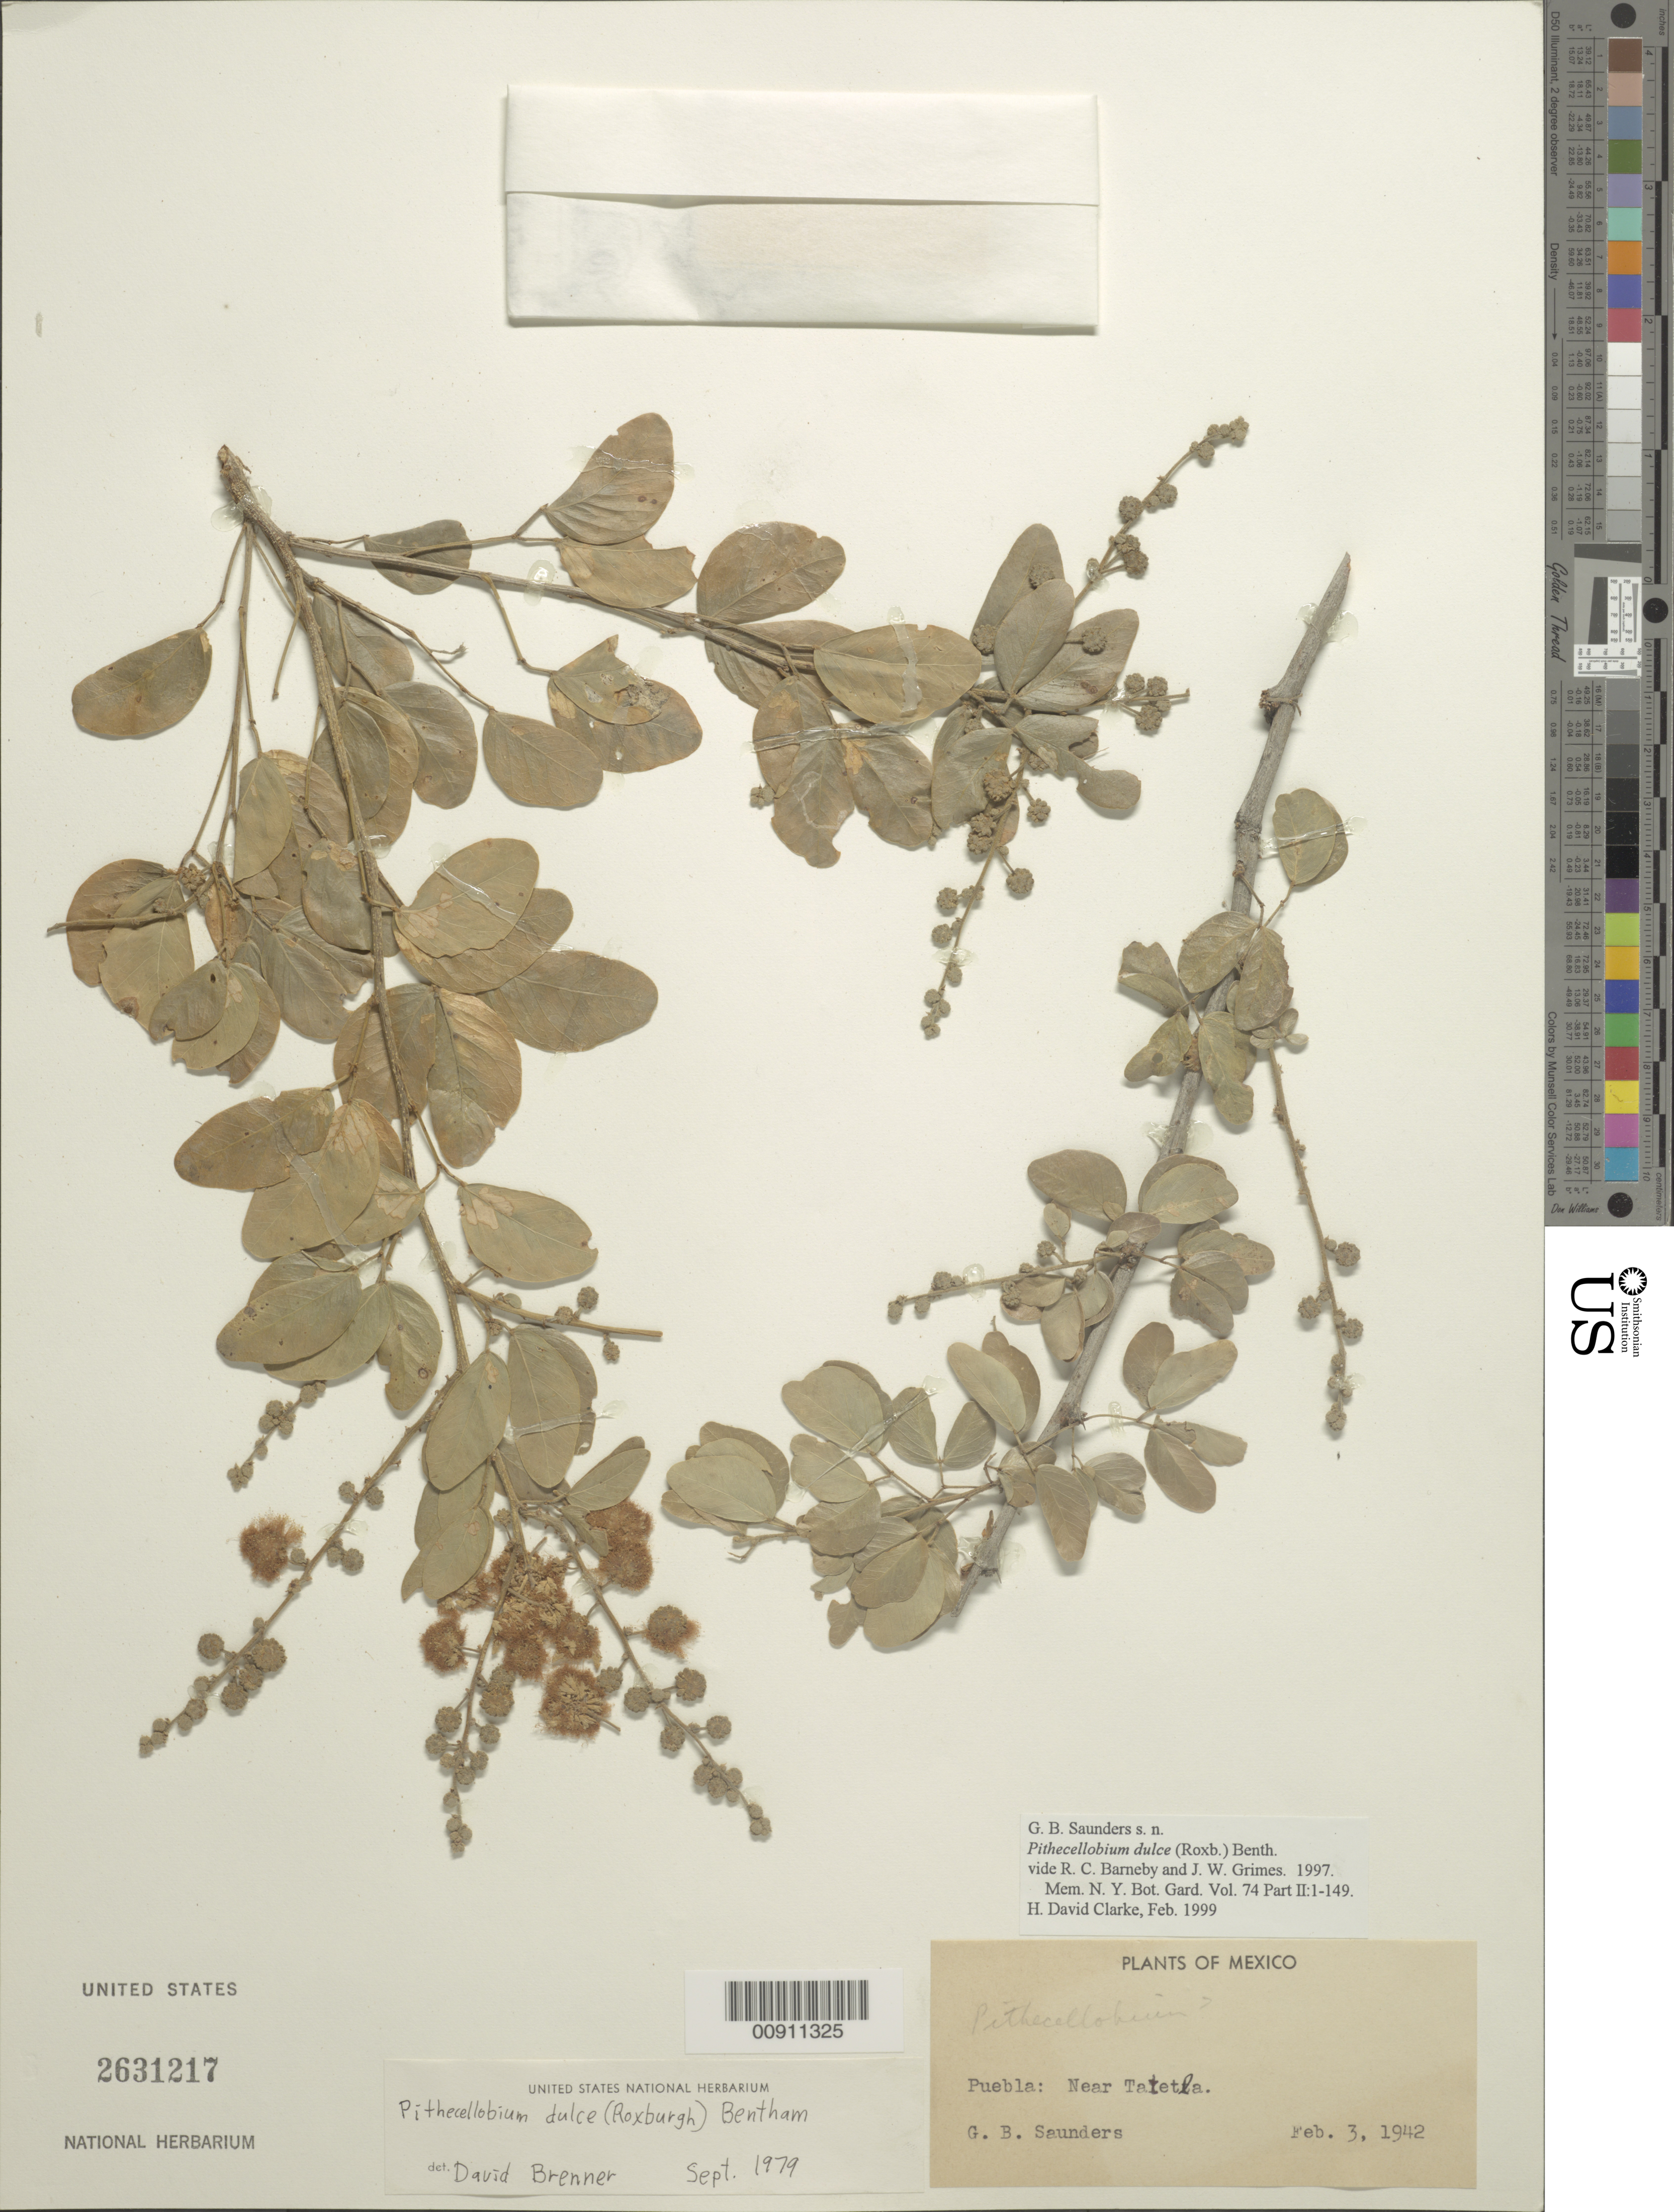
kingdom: Plantae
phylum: Tracheophyta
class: Magnoliopsida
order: Fabales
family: Fabaceae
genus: Pithecellobium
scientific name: Pithecellobium dulce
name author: (Roxb.) Benth.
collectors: G. B. Saunders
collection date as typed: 03 Feb 1942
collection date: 1942-02-03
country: Mexico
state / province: Puebla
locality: Puebla: Near Tatetla.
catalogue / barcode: US 2631217